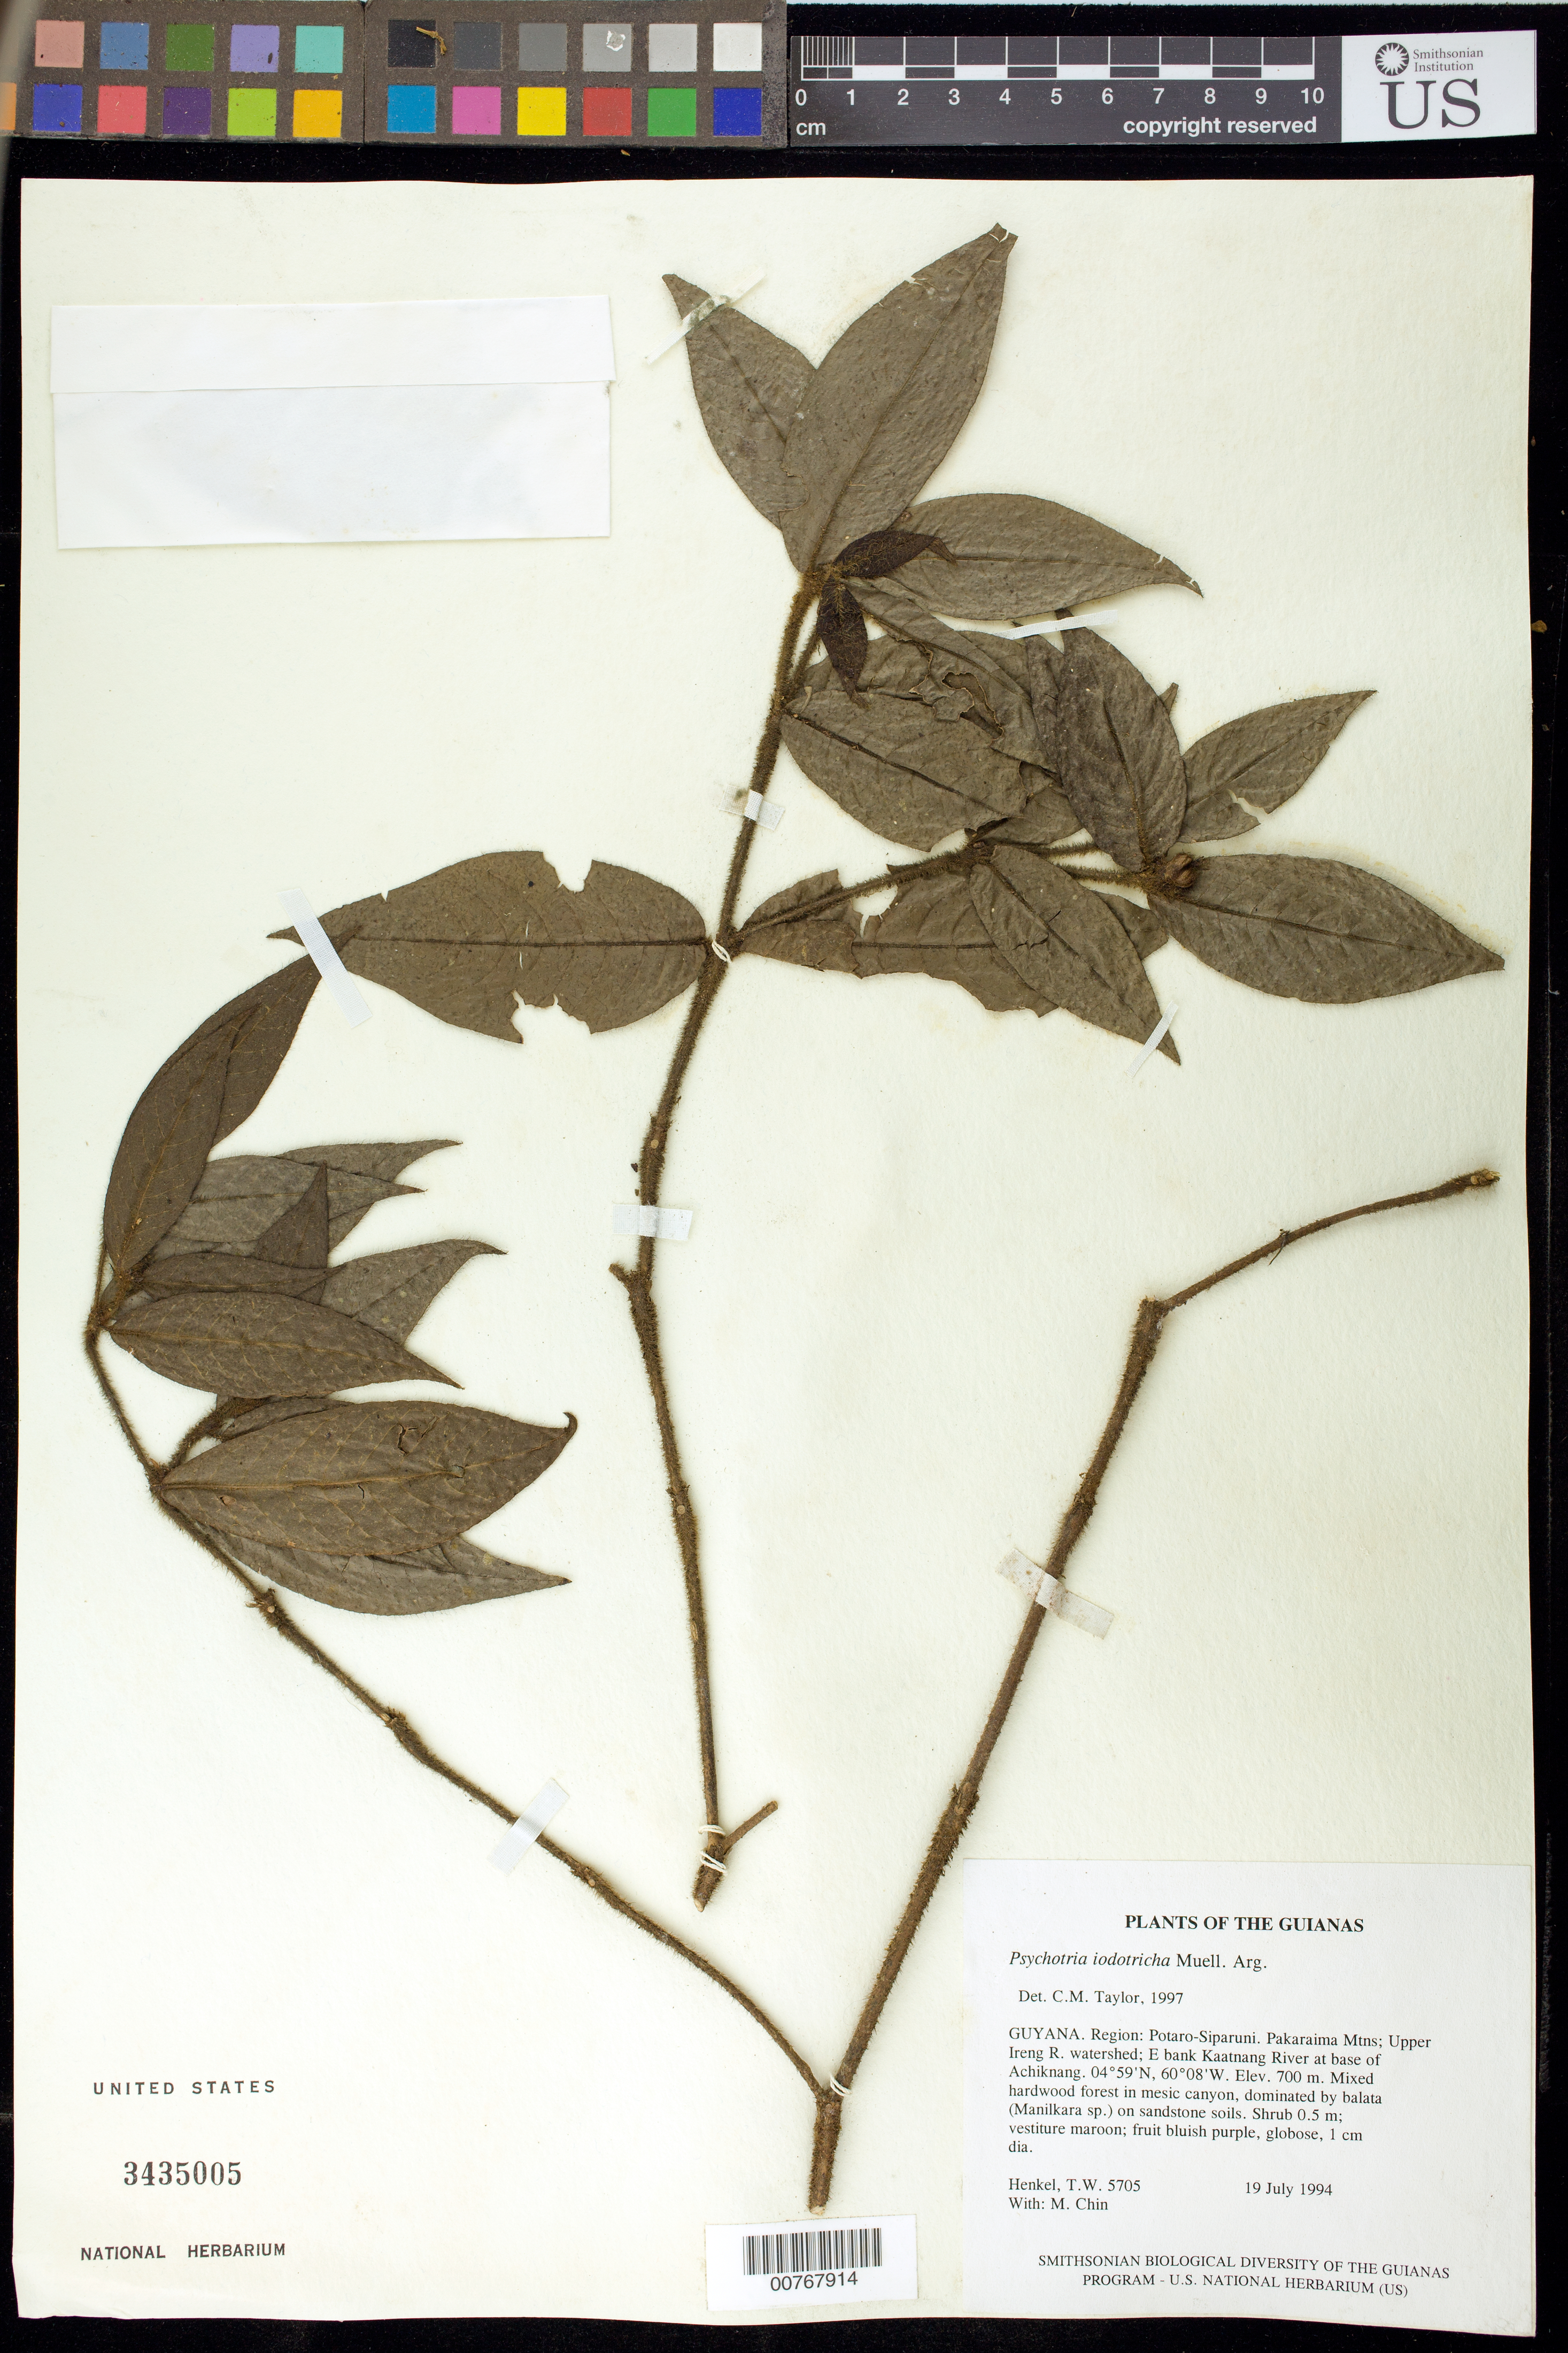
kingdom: Plantae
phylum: Tracheophyta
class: Magnoliopsida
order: Gentianales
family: Rubiaceae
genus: Palicourea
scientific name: Palicourea iodotricha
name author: (Müll. Arg.) Delprete & J.H. Kirkbr.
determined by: Kirkbride, J. H., Jr.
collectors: T. Henkel & M. Chin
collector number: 5705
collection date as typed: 19 July 1994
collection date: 1994-07-19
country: Guyana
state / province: Potaro-Siparuni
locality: Pakaraima Mtns; Upper Ireng R. watershed; E bank Kaatnang River at base of Achiknang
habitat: Mixed hardwood forest in mesic canyon, dominated by balata (Manilkara sp.) on sandstone soils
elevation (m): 700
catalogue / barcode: US 3435005